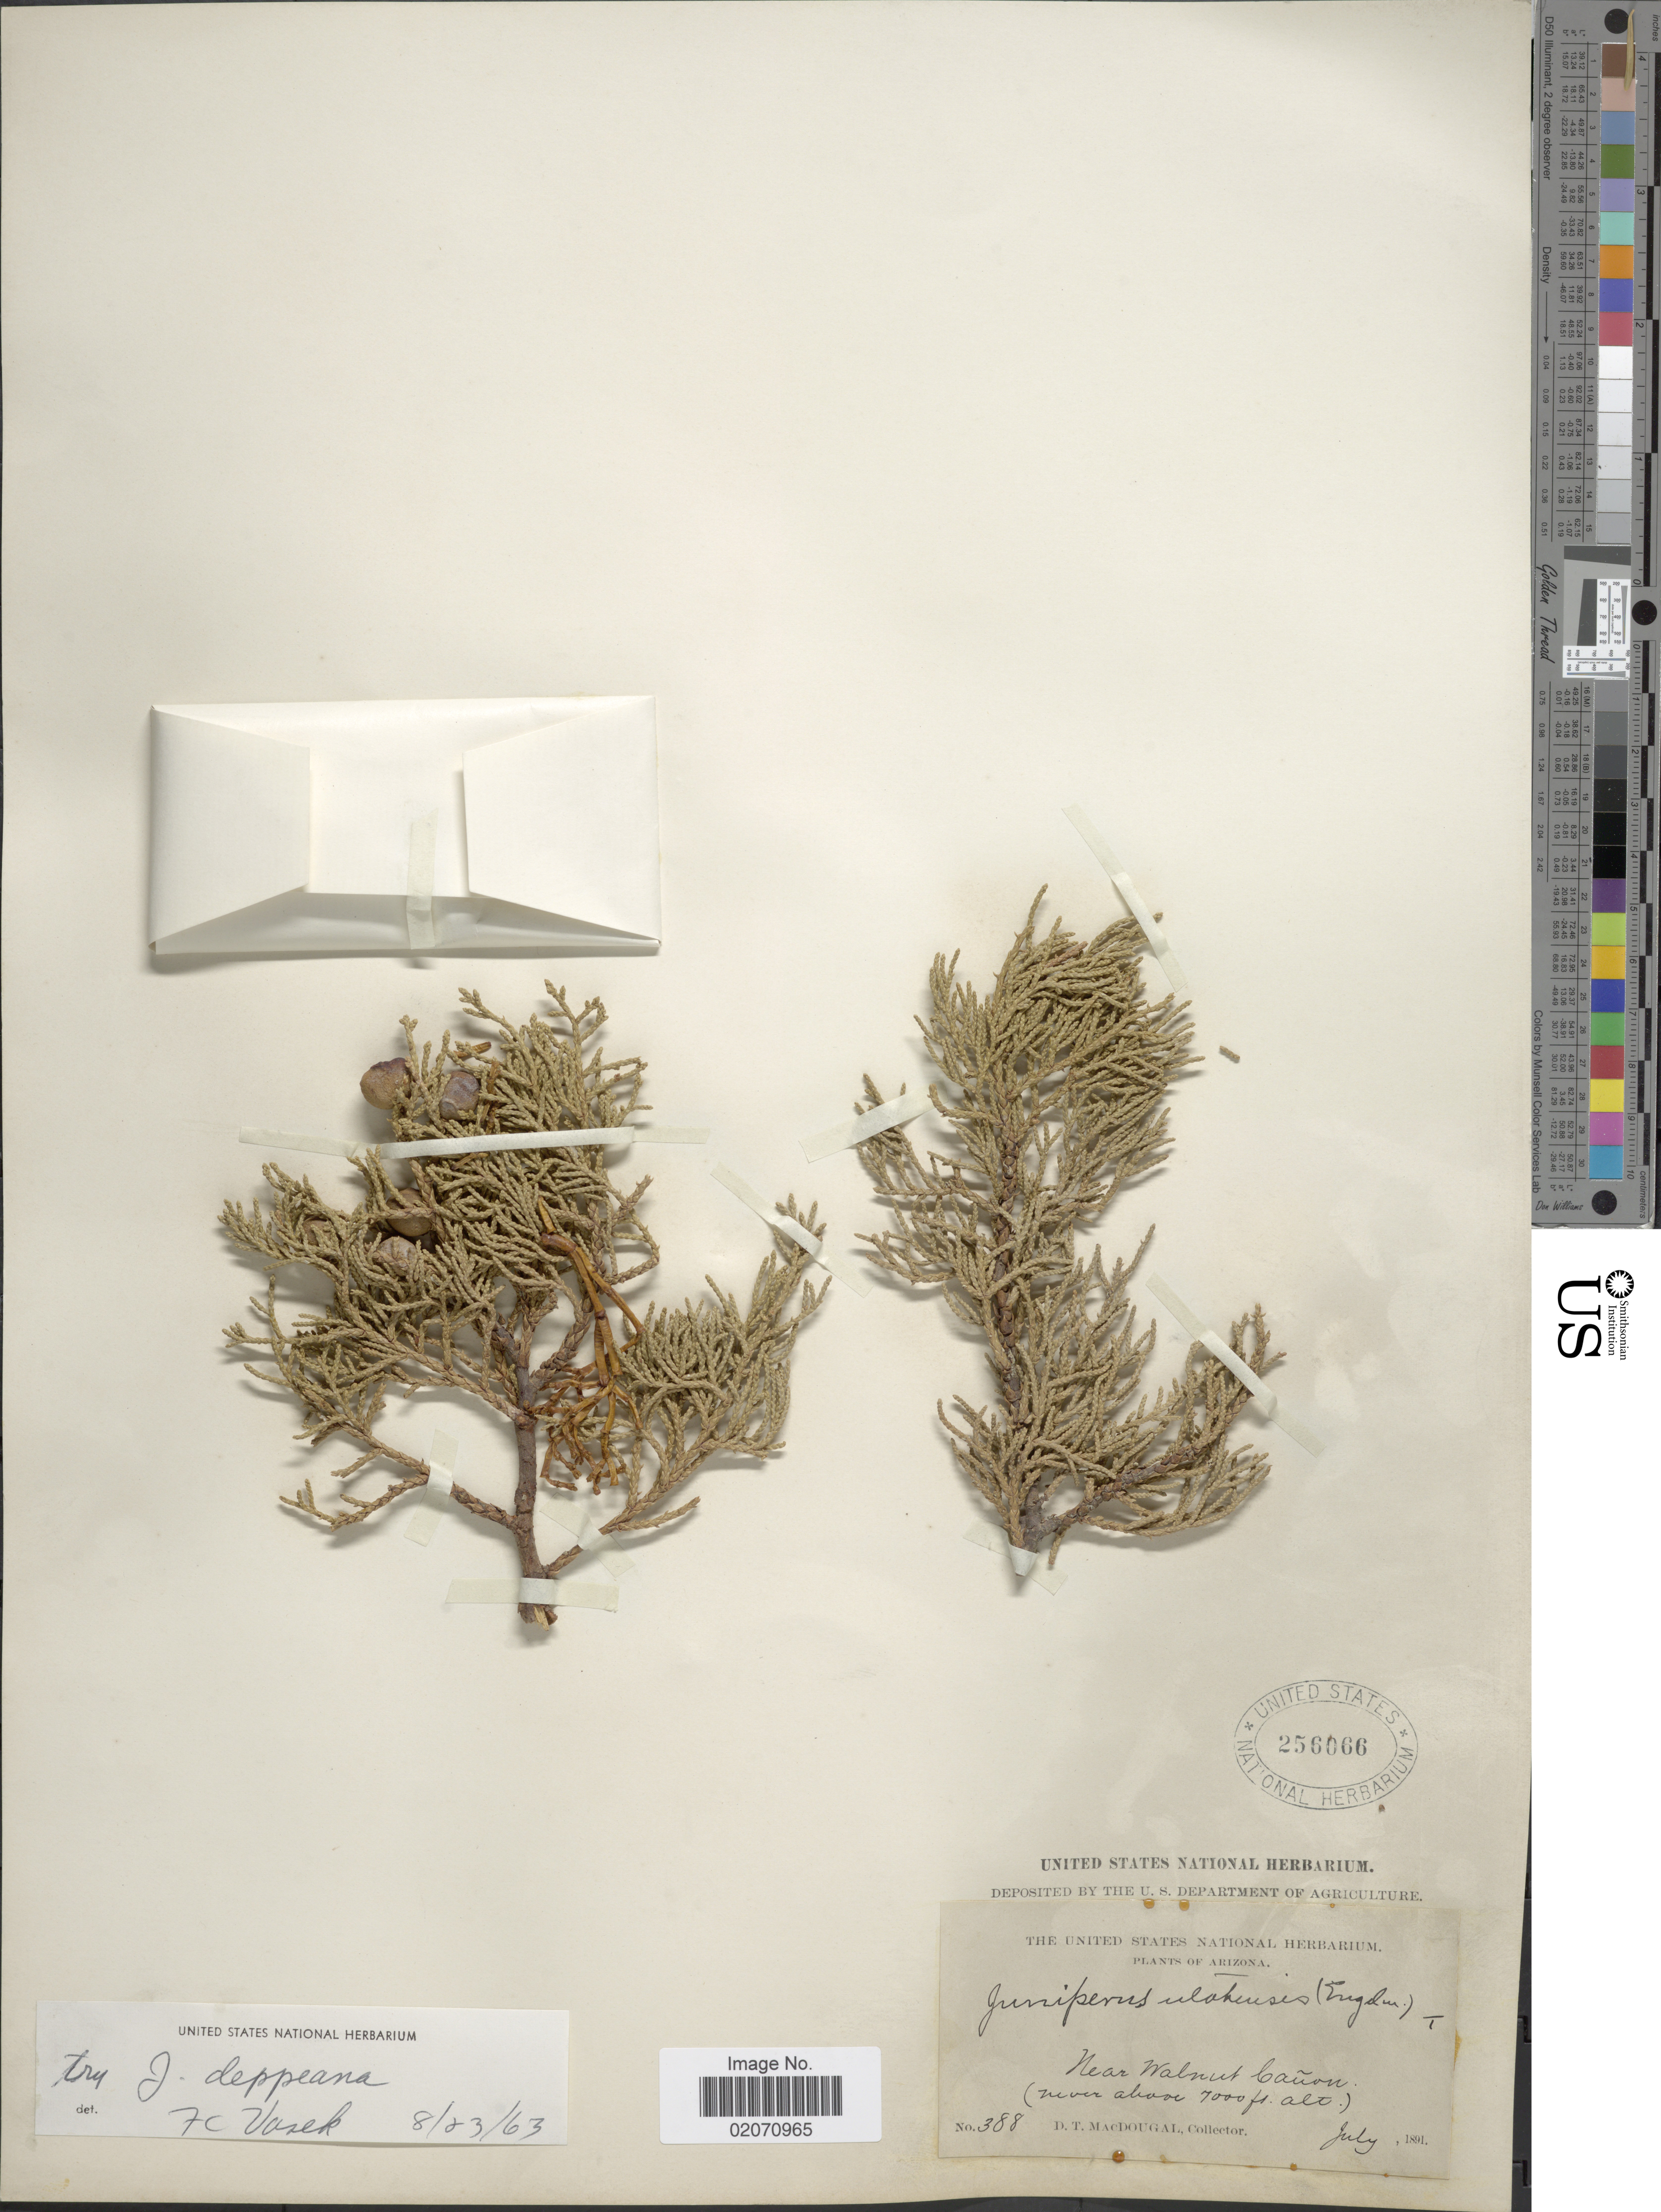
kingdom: Plantae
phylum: Tracheophyta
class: Pinopsida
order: Pinales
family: Cupressaceae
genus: Juniperus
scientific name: Juniperus deppeana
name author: Steud.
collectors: D. T. MacDougal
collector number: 388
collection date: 1891-07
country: United States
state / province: Arizona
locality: Near Walnut Canon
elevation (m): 2134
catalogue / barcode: US 256066